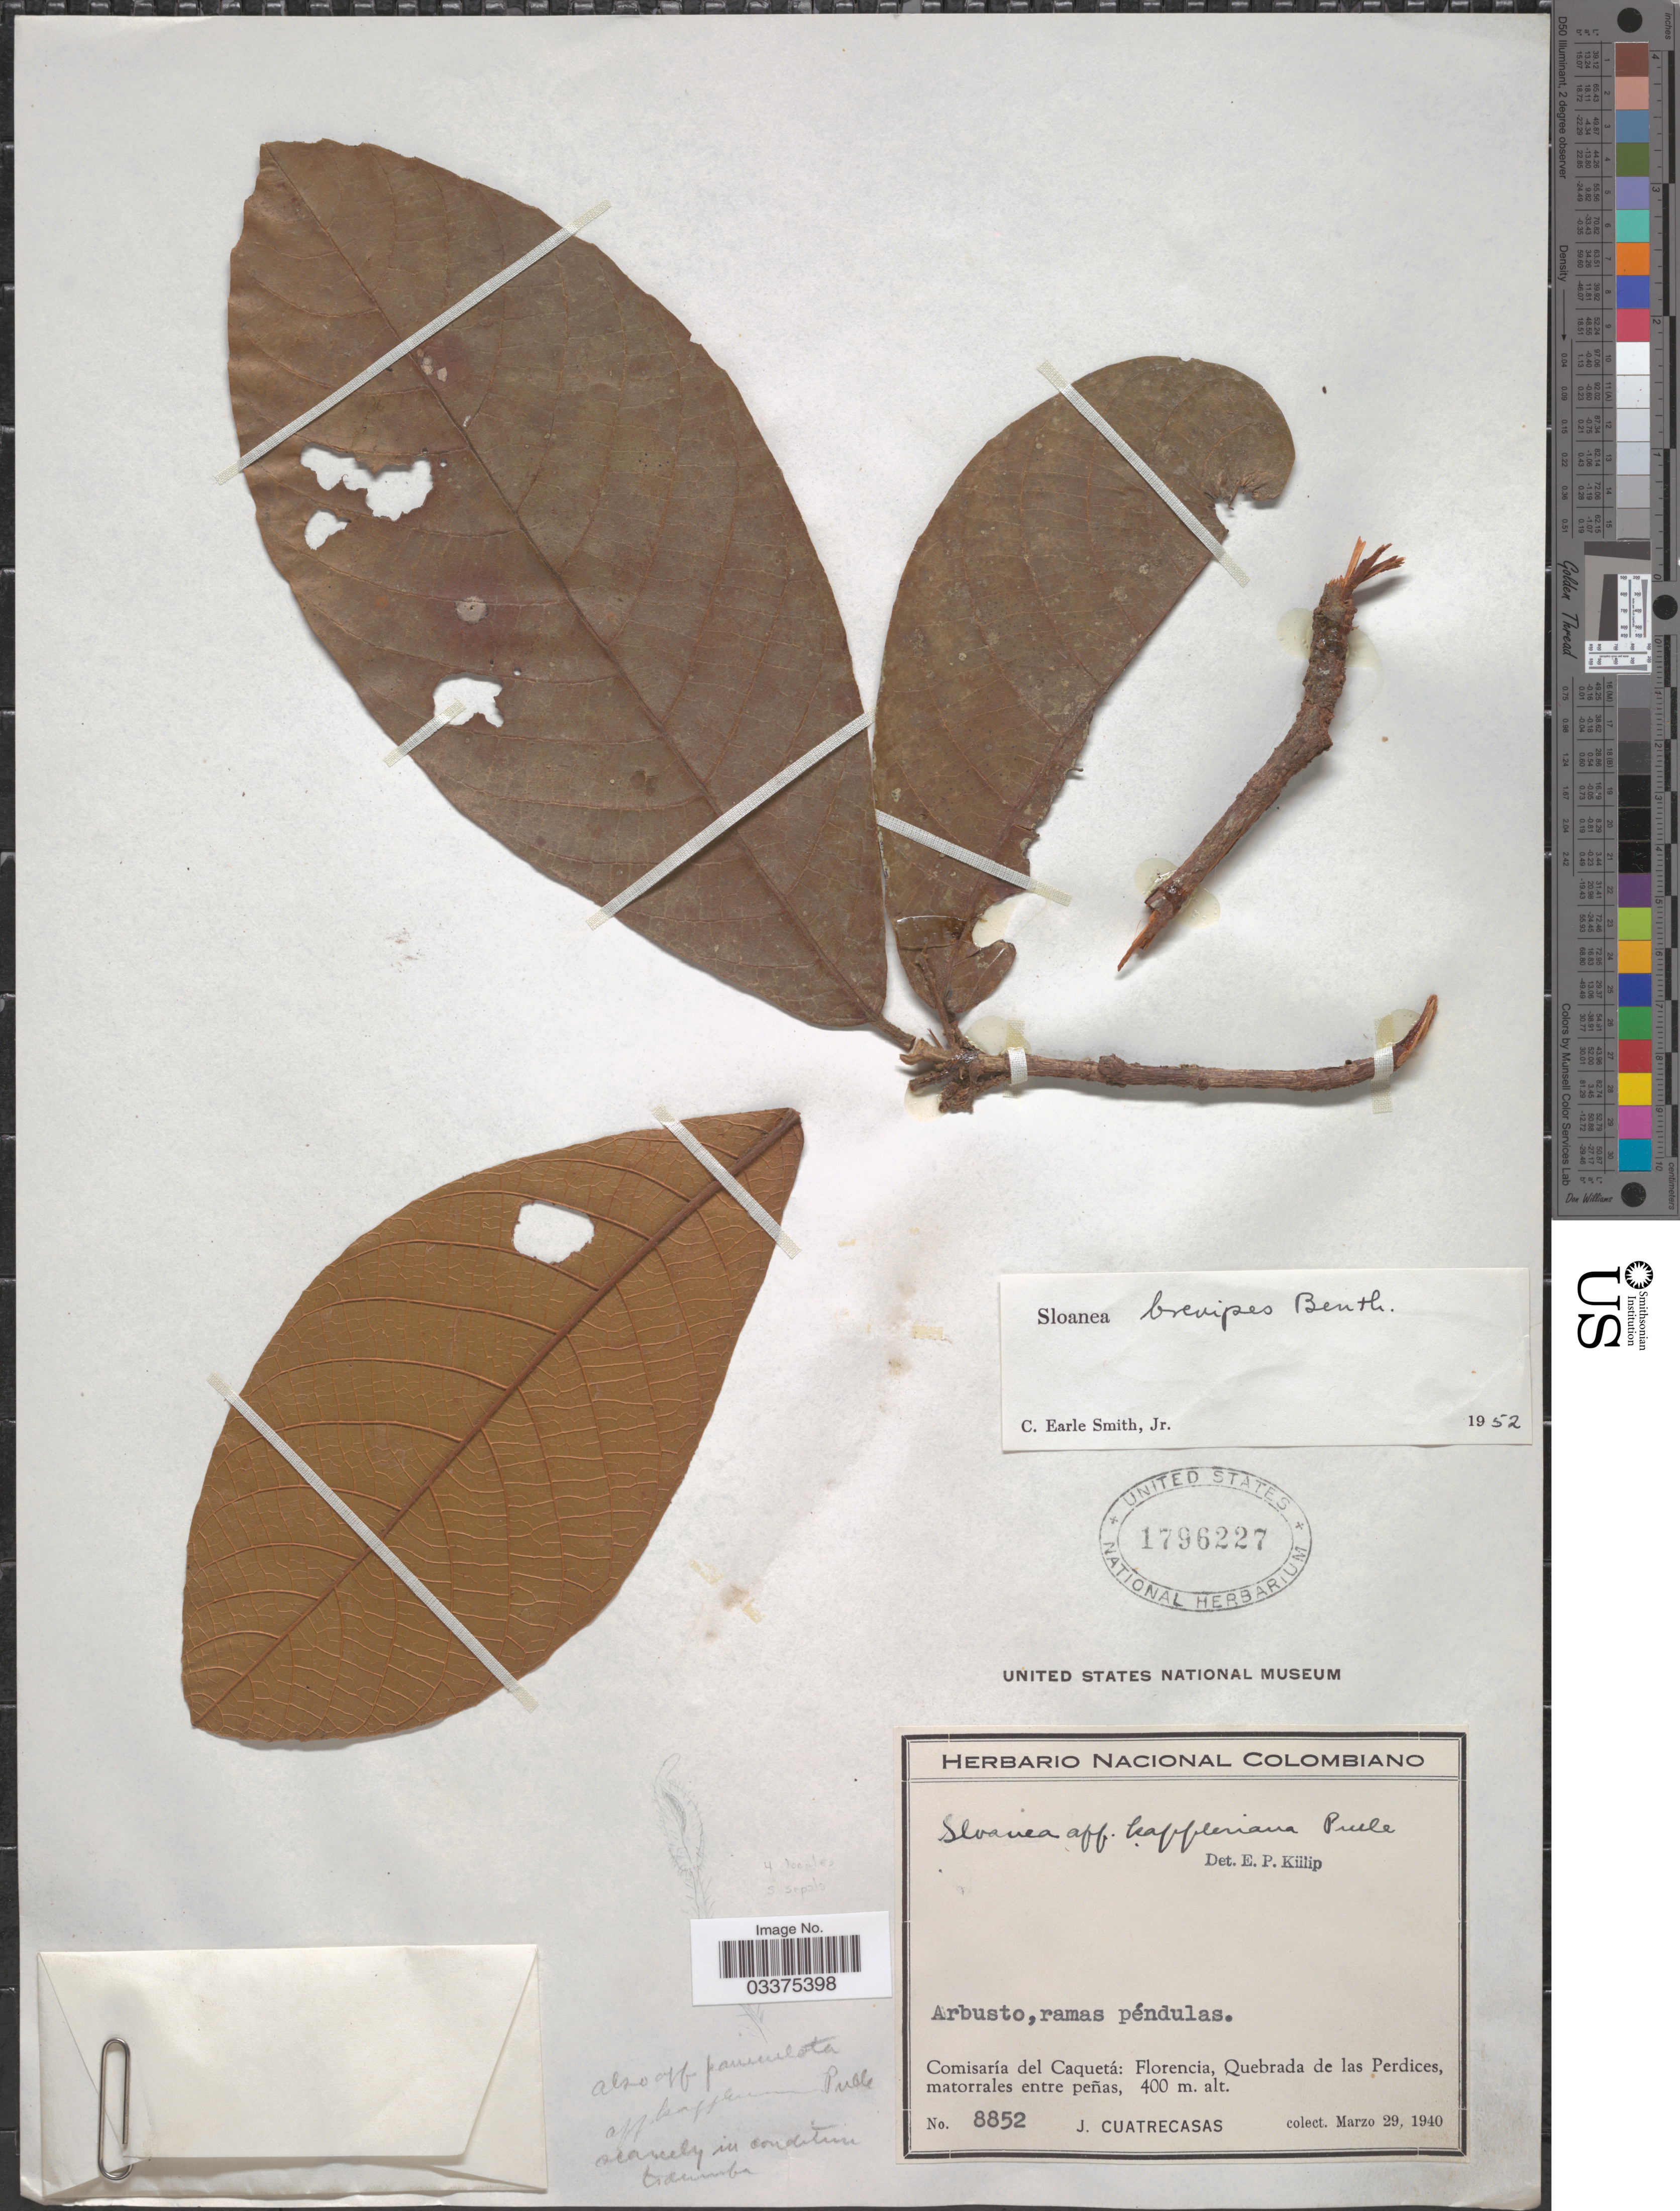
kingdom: Plantae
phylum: Tracheophyta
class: Magnoliopsida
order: Oxalidales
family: Elaeocarpaceae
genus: Sloanea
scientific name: Sloanea brevipes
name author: Benth.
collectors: J. Cuatrecasas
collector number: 8852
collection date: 1940-03-29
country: Colombia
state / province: Caquetá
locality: Comisaría del Caquetá: Florencia, Quebrada de las Perdices.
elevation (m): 400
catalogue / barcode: US 1796227